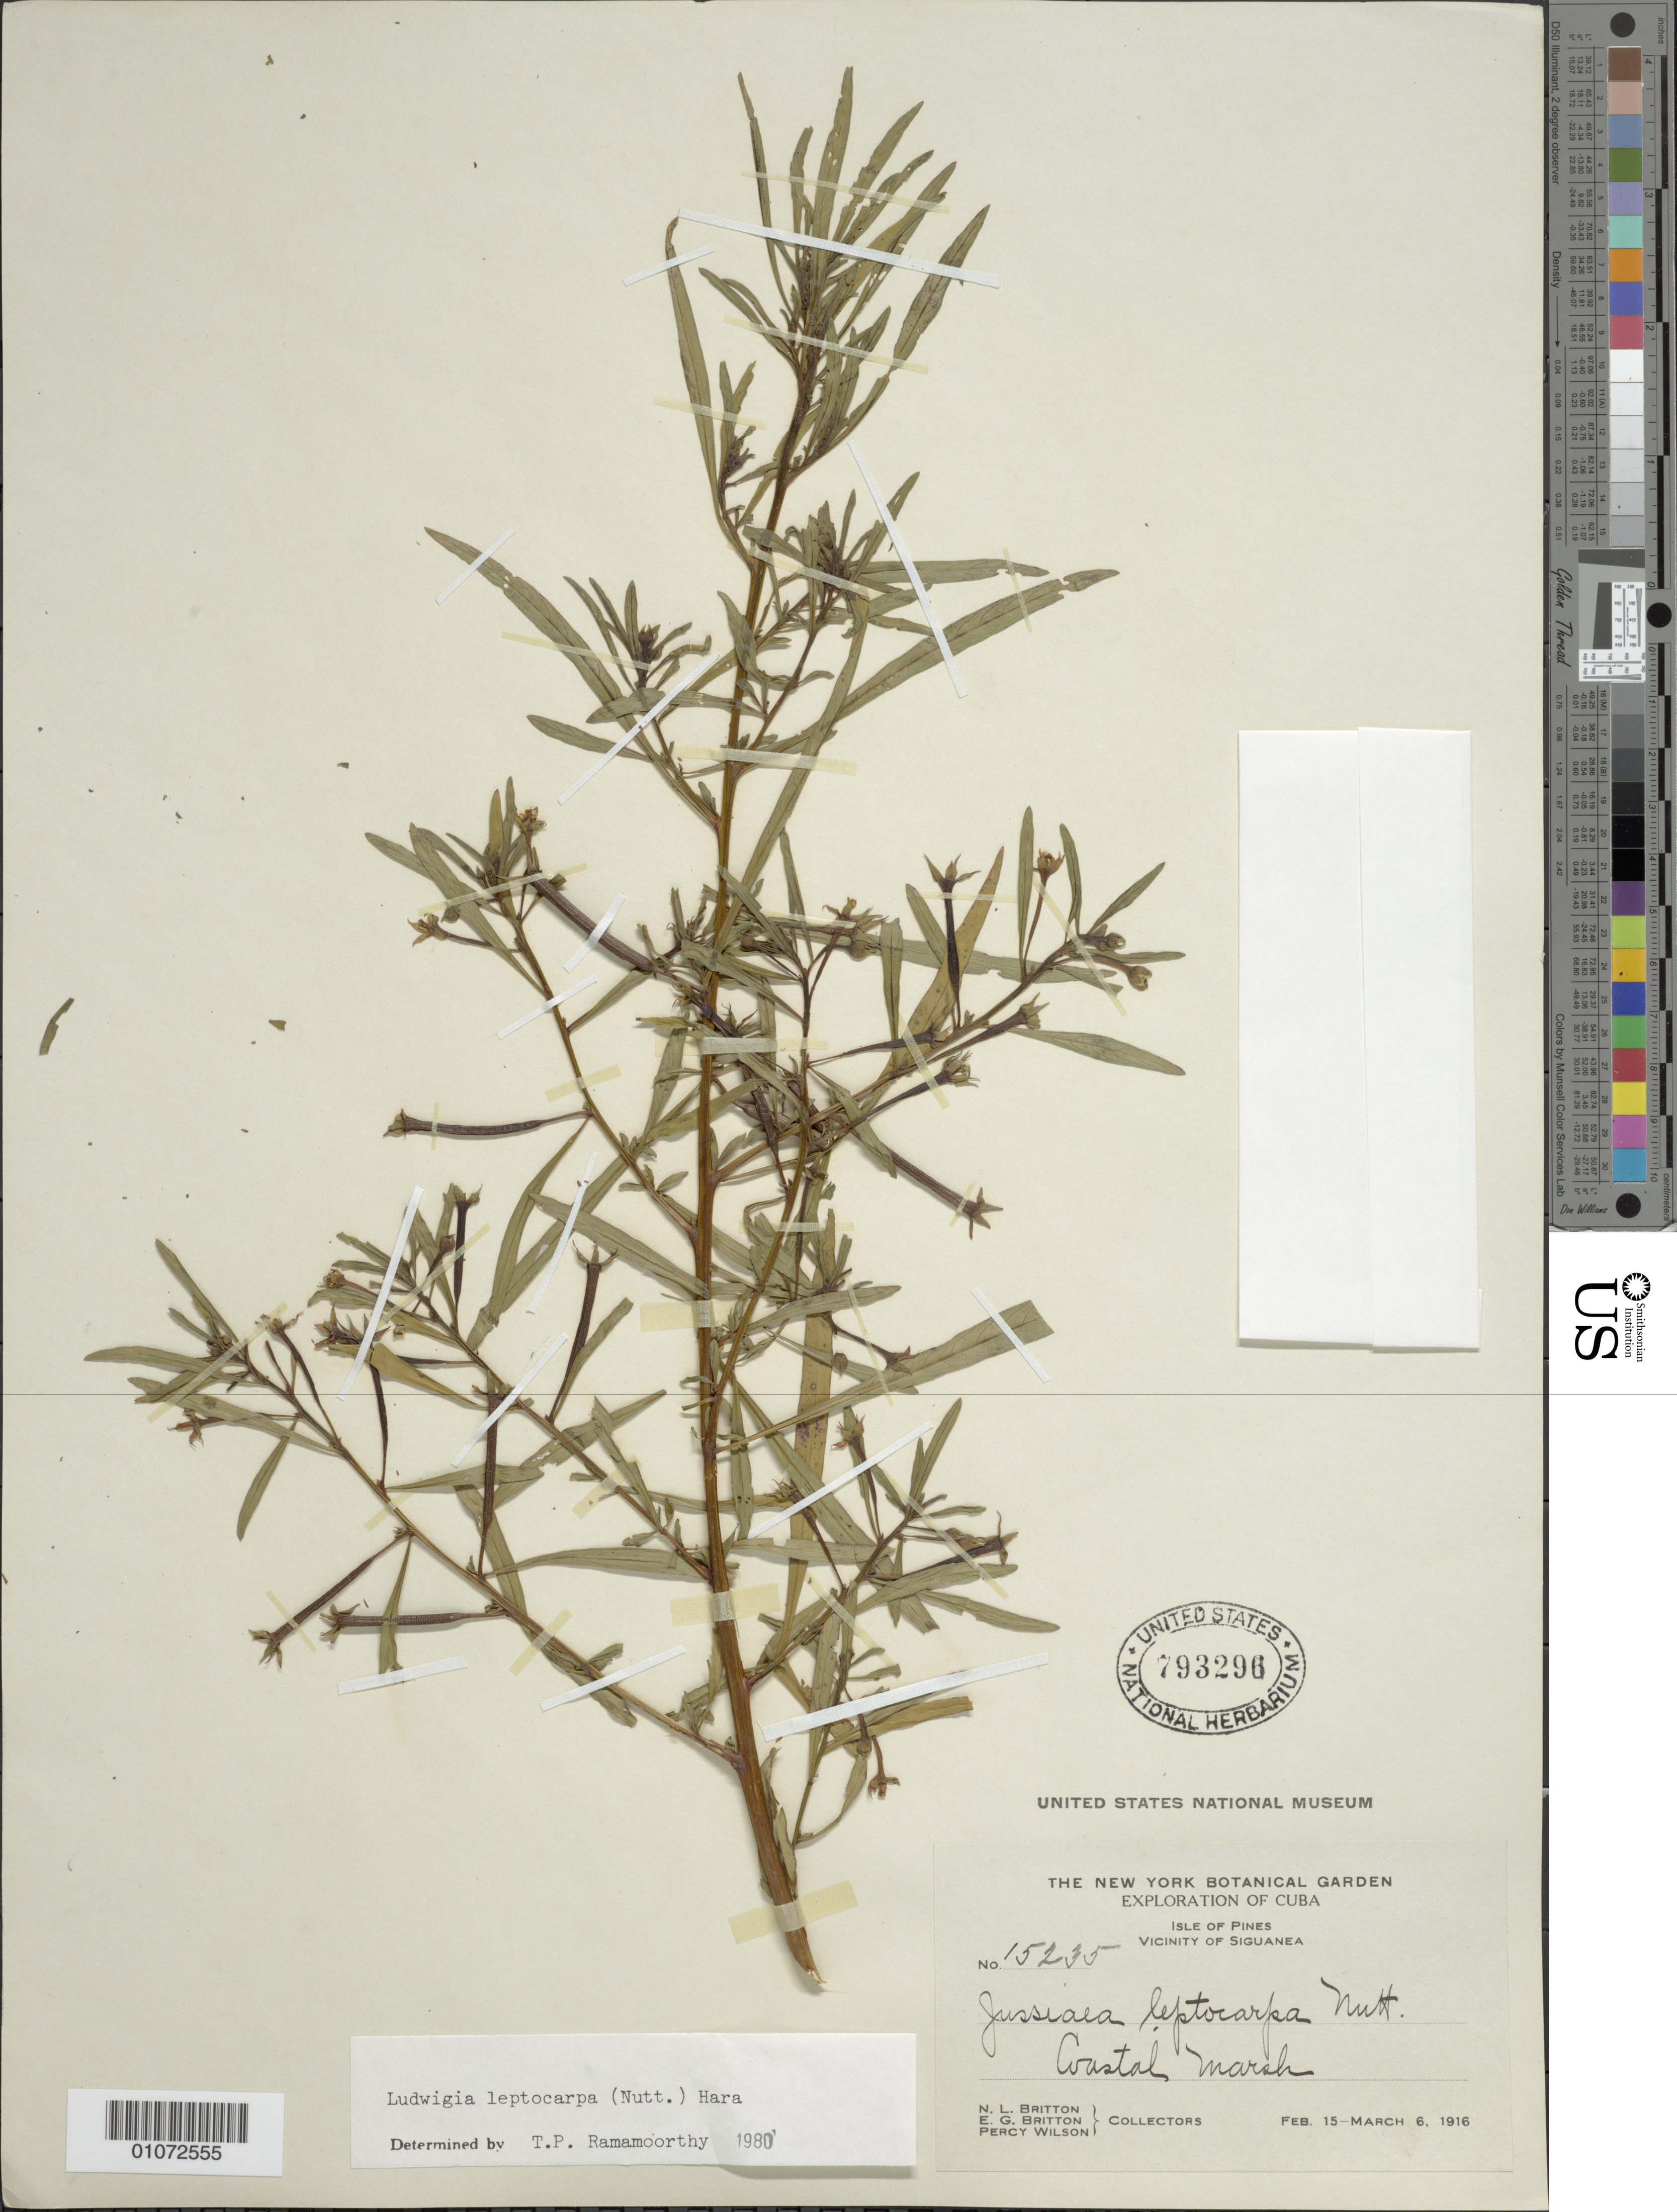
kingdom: Plantae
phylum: Tracheophyta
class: Magnoliopsida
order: Myrtales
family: Onagraceae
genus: Ludwigia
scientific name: Ludwigia leptocarpa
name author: (Nutt.) H. Hara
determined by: Ramamoorthy, T. P.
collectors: N. Britton, E. G. Britton & P. Wilson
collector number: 15235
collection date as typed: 15 Feb 1916 to 06 Mar 1916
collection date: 1916-02-15/1916-03-06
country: Cuba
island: Isla de la Juventud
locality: Vicinity of Siguanea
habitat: Coastal marsh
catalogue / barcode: US 793296